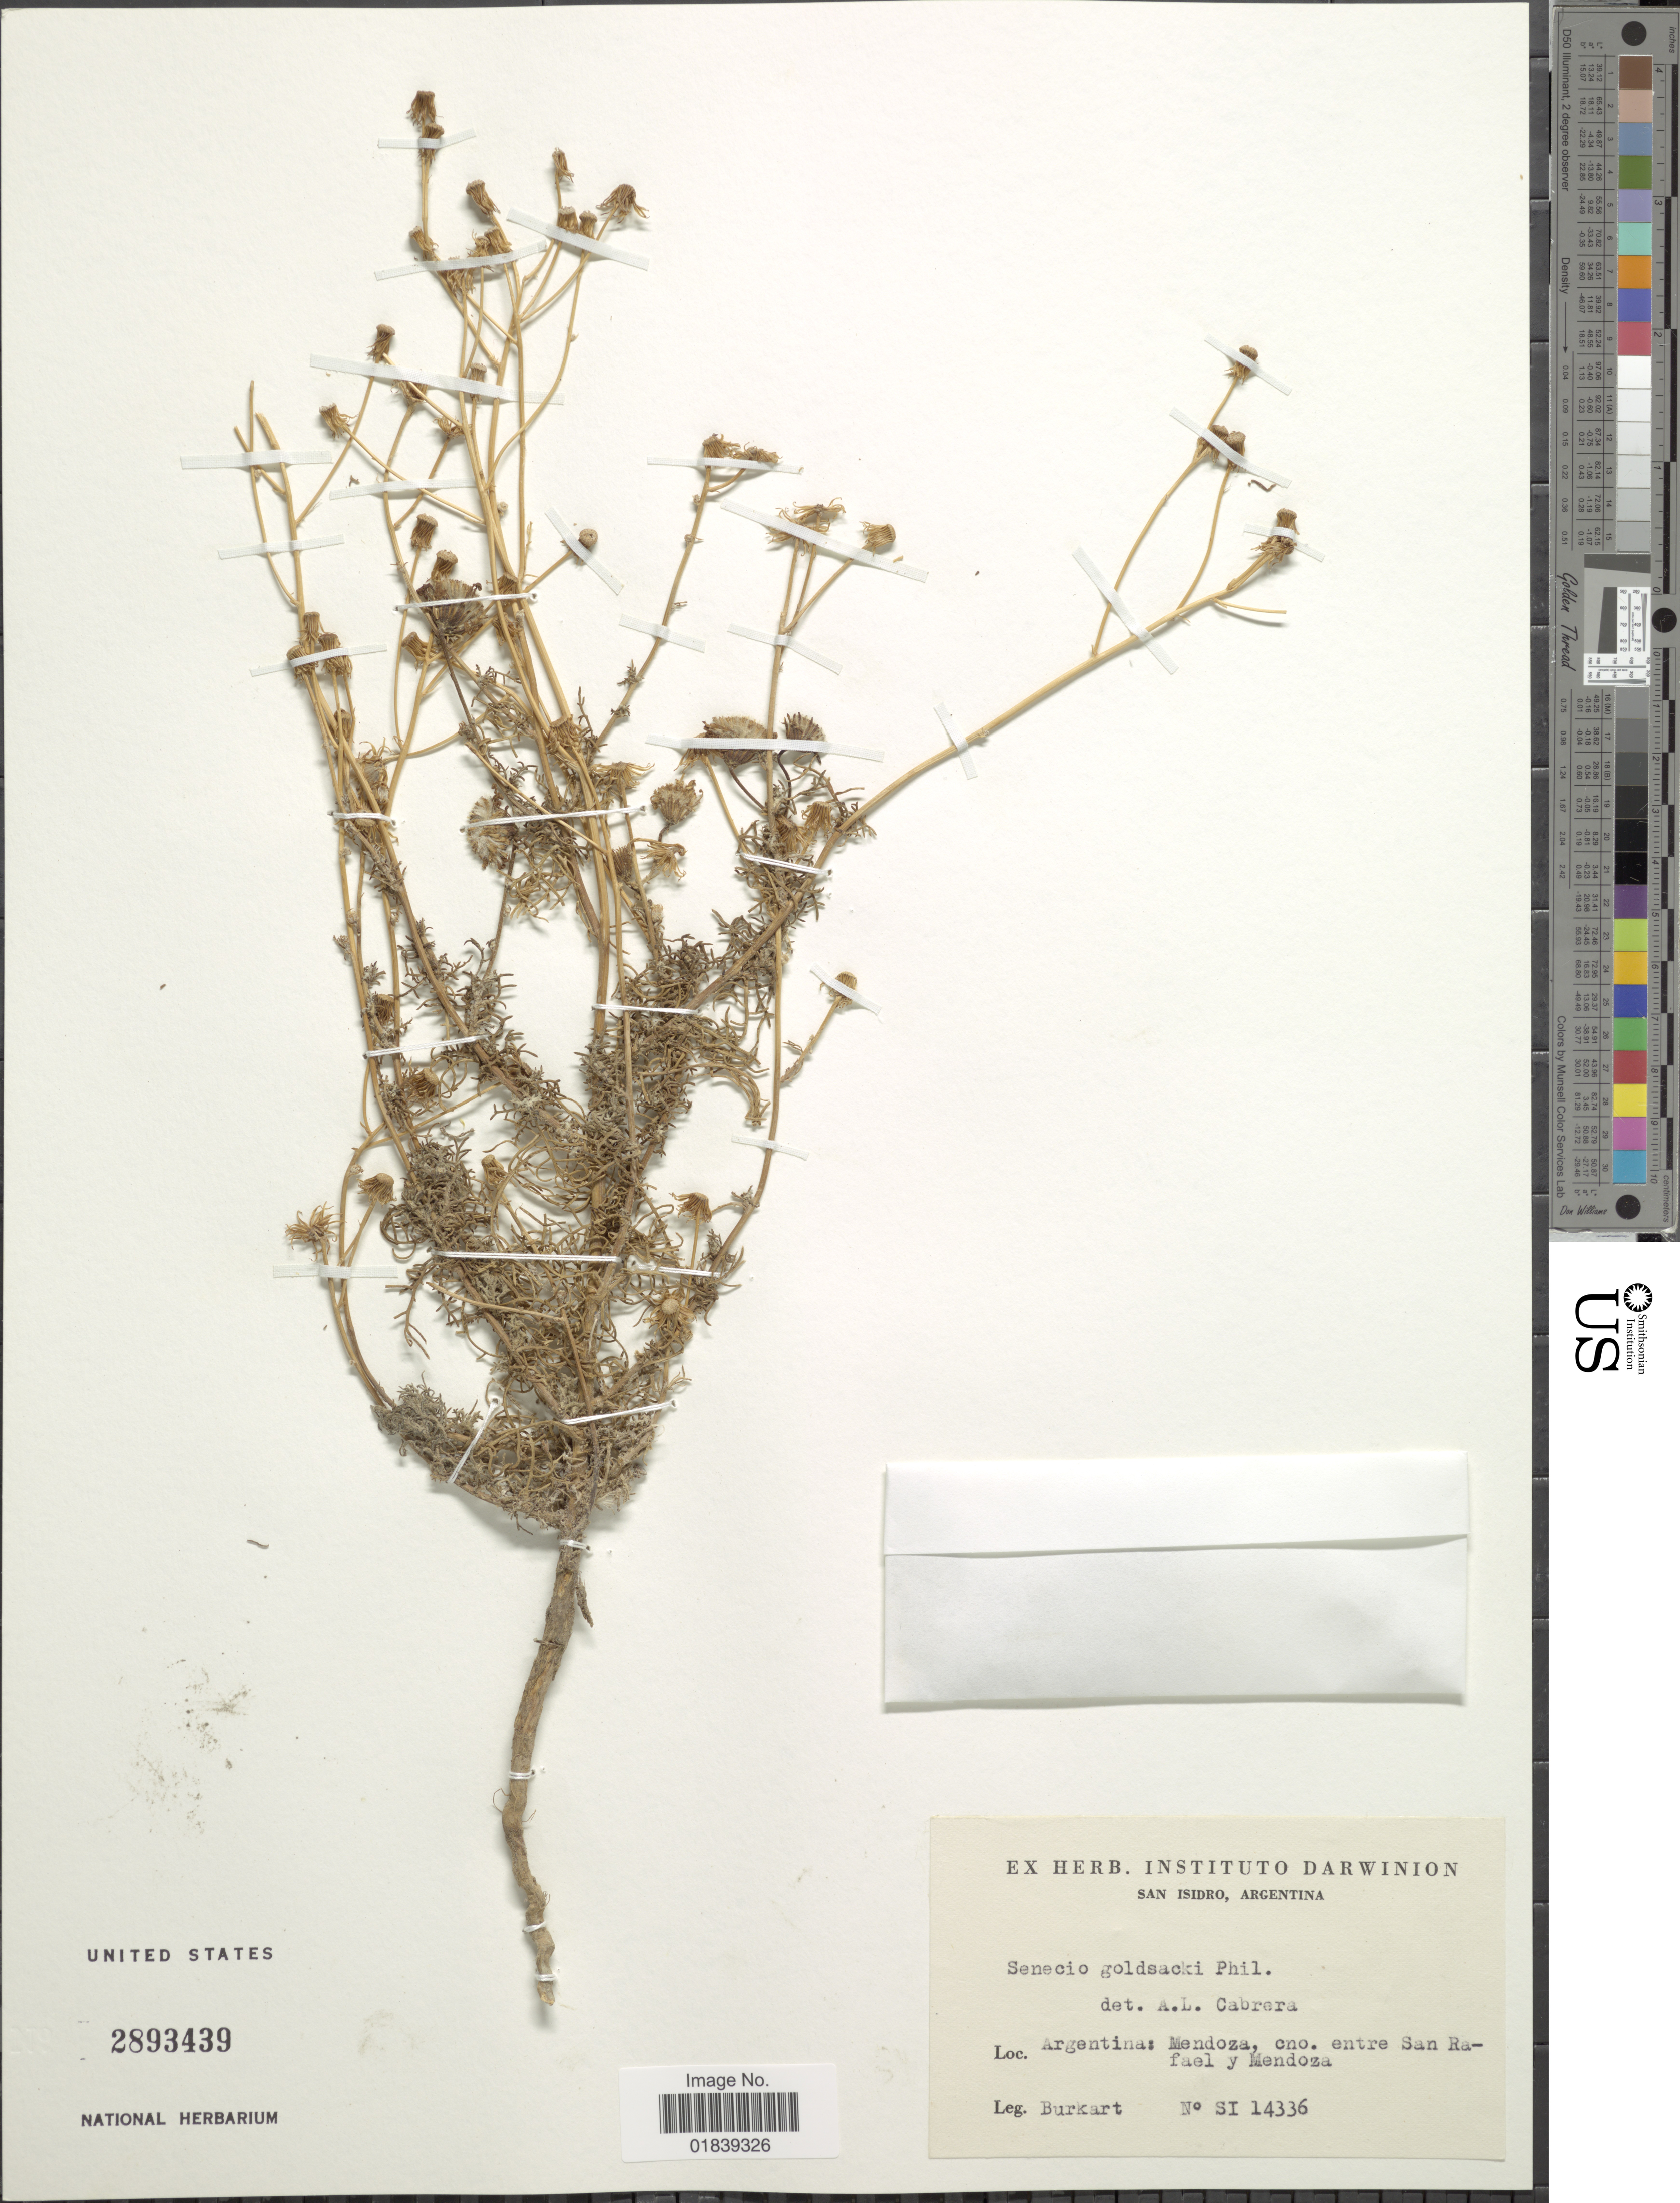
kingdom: Plantae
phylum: Tracheophyta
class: Magnoliopsida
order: Asterales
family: Asteraceae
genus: Senecio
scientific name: Senecio goldsackii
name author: Phil.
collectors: A. E. Burkart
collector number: SI14336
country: Argentina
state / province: Mendoza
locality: Cno.entre San Rafael y Mendoza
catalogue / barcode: US 2893439